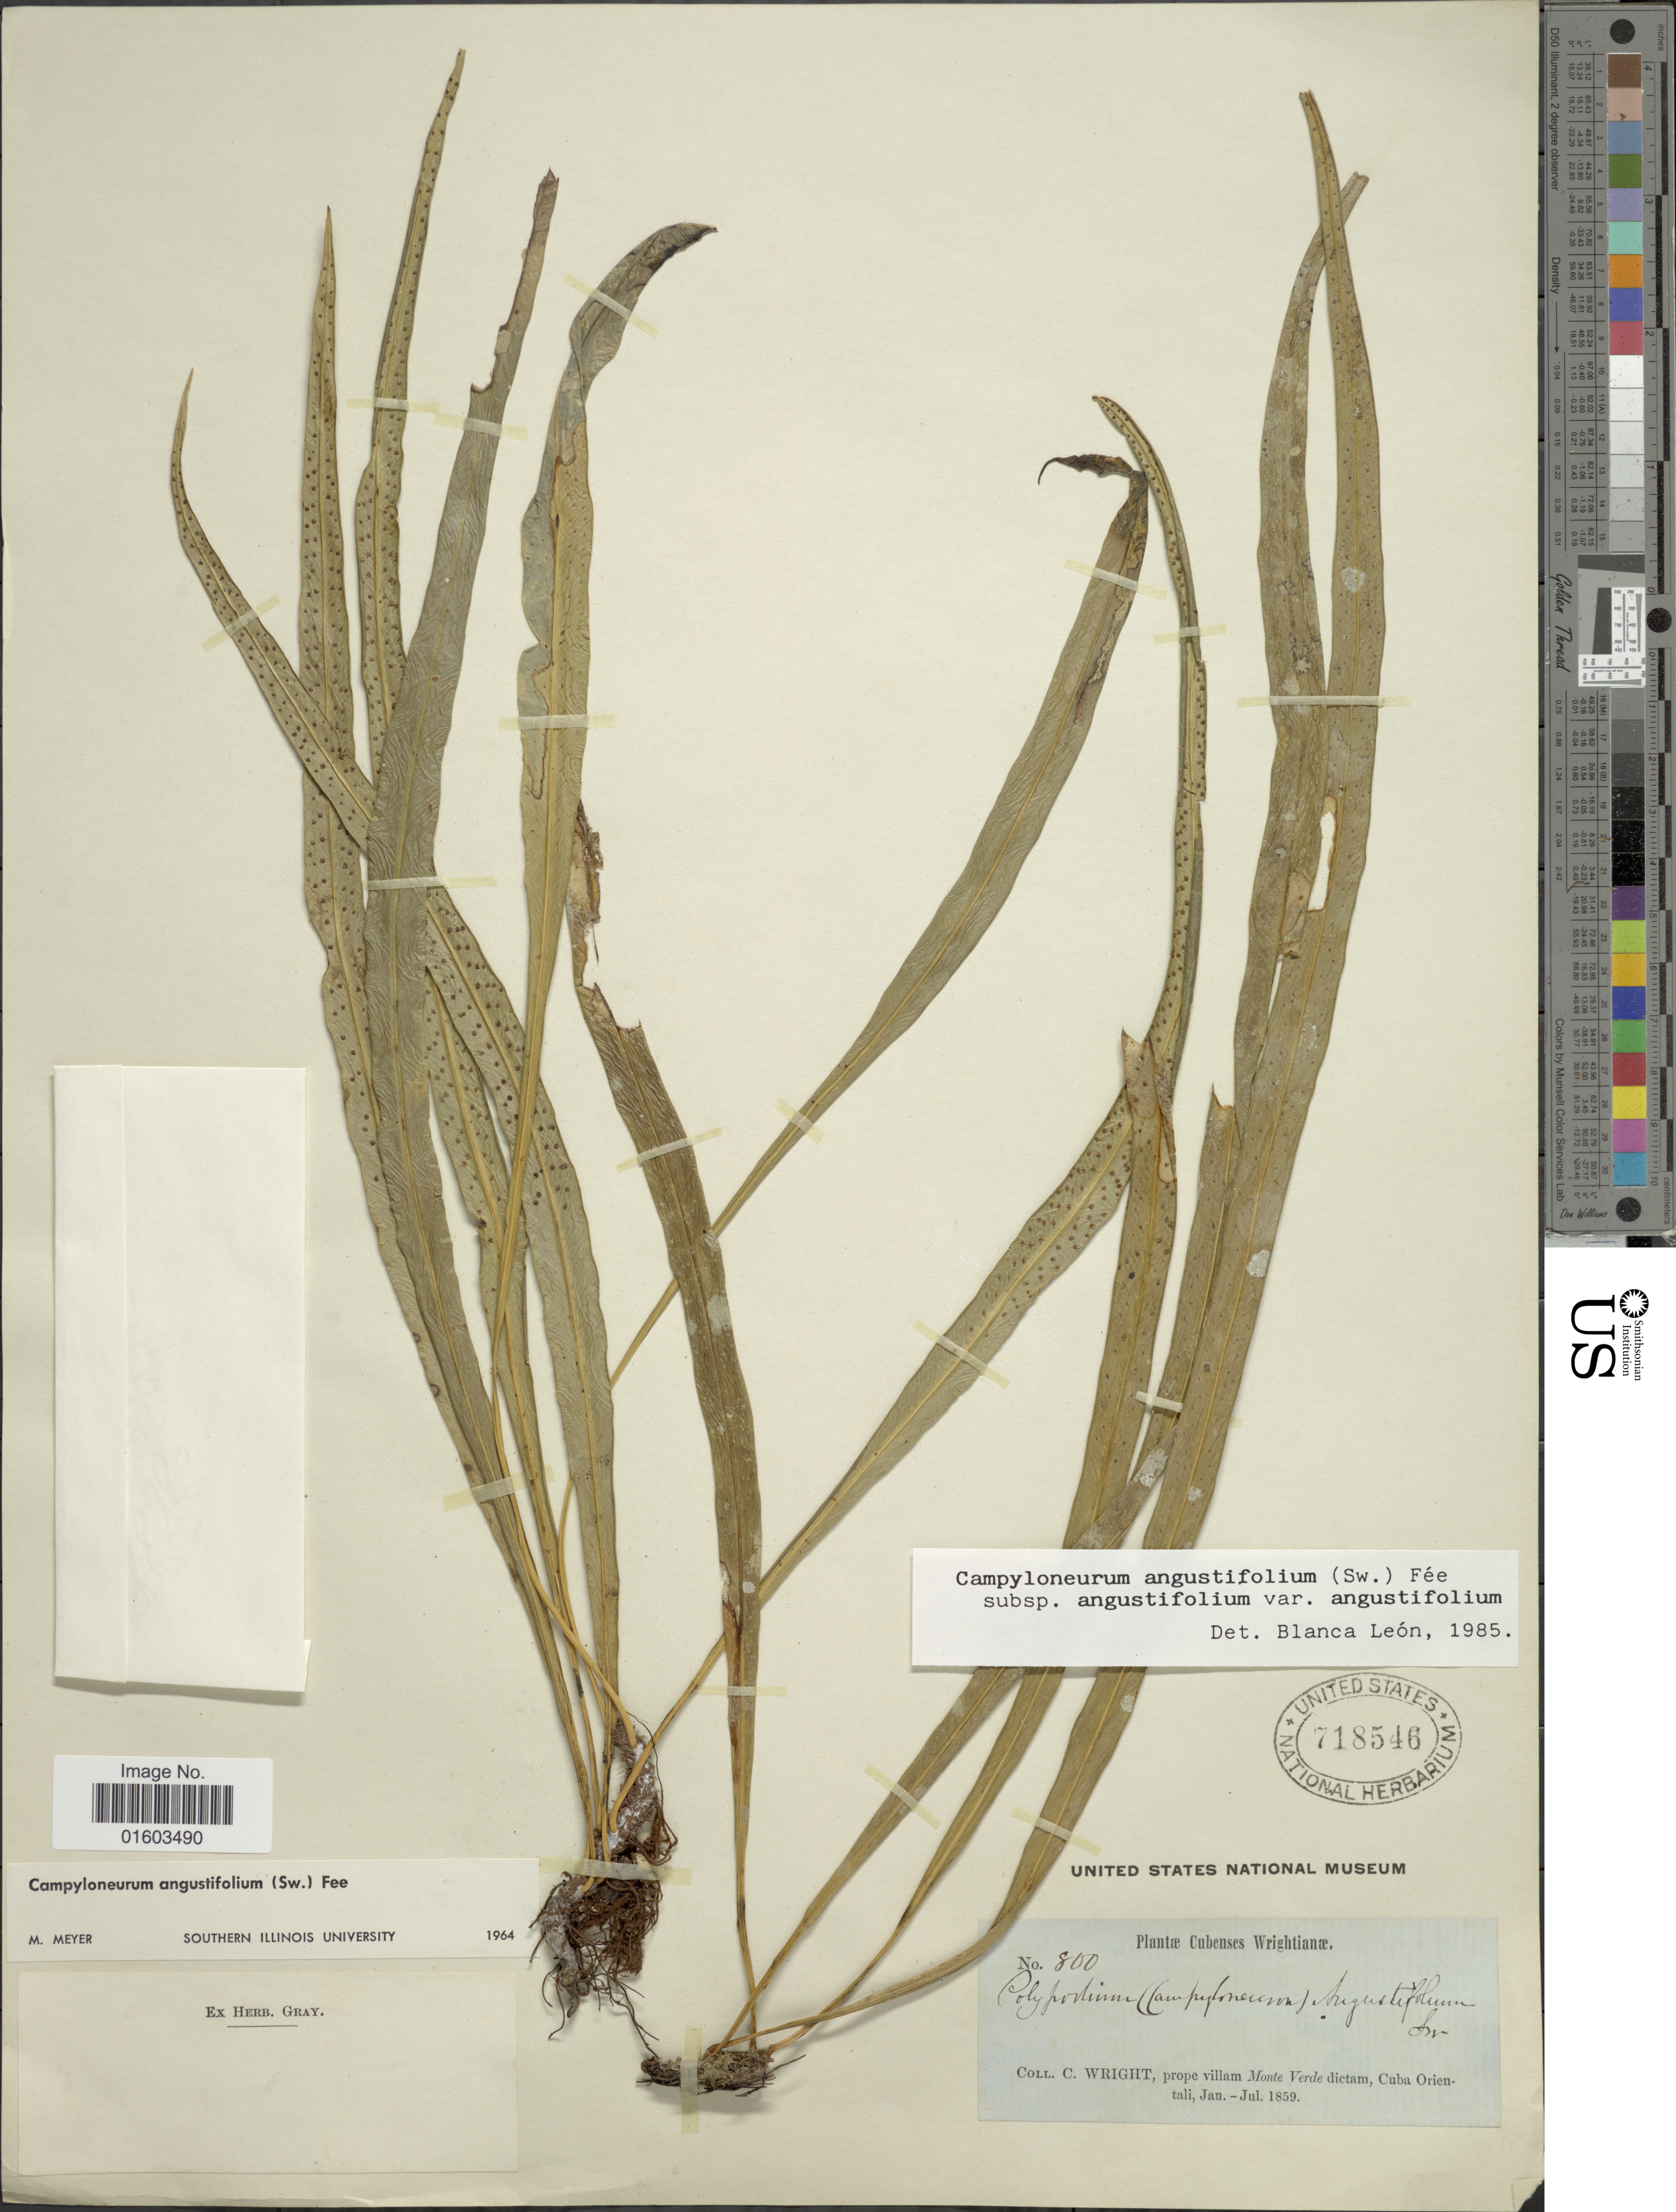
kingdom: Plantae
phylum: Tracheophyta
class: Polypodiopsida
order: Polypodiales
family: Polypodiaceae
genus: Campyloneurum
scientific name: Campyloneurum angustifolium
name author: (Sw.) Fée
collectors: C. Wright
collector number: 800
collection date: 1859-01/1859-07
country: Cuba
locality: Prope villam Monte Verde dictam, Cuba Orientali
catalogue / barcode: US 718546